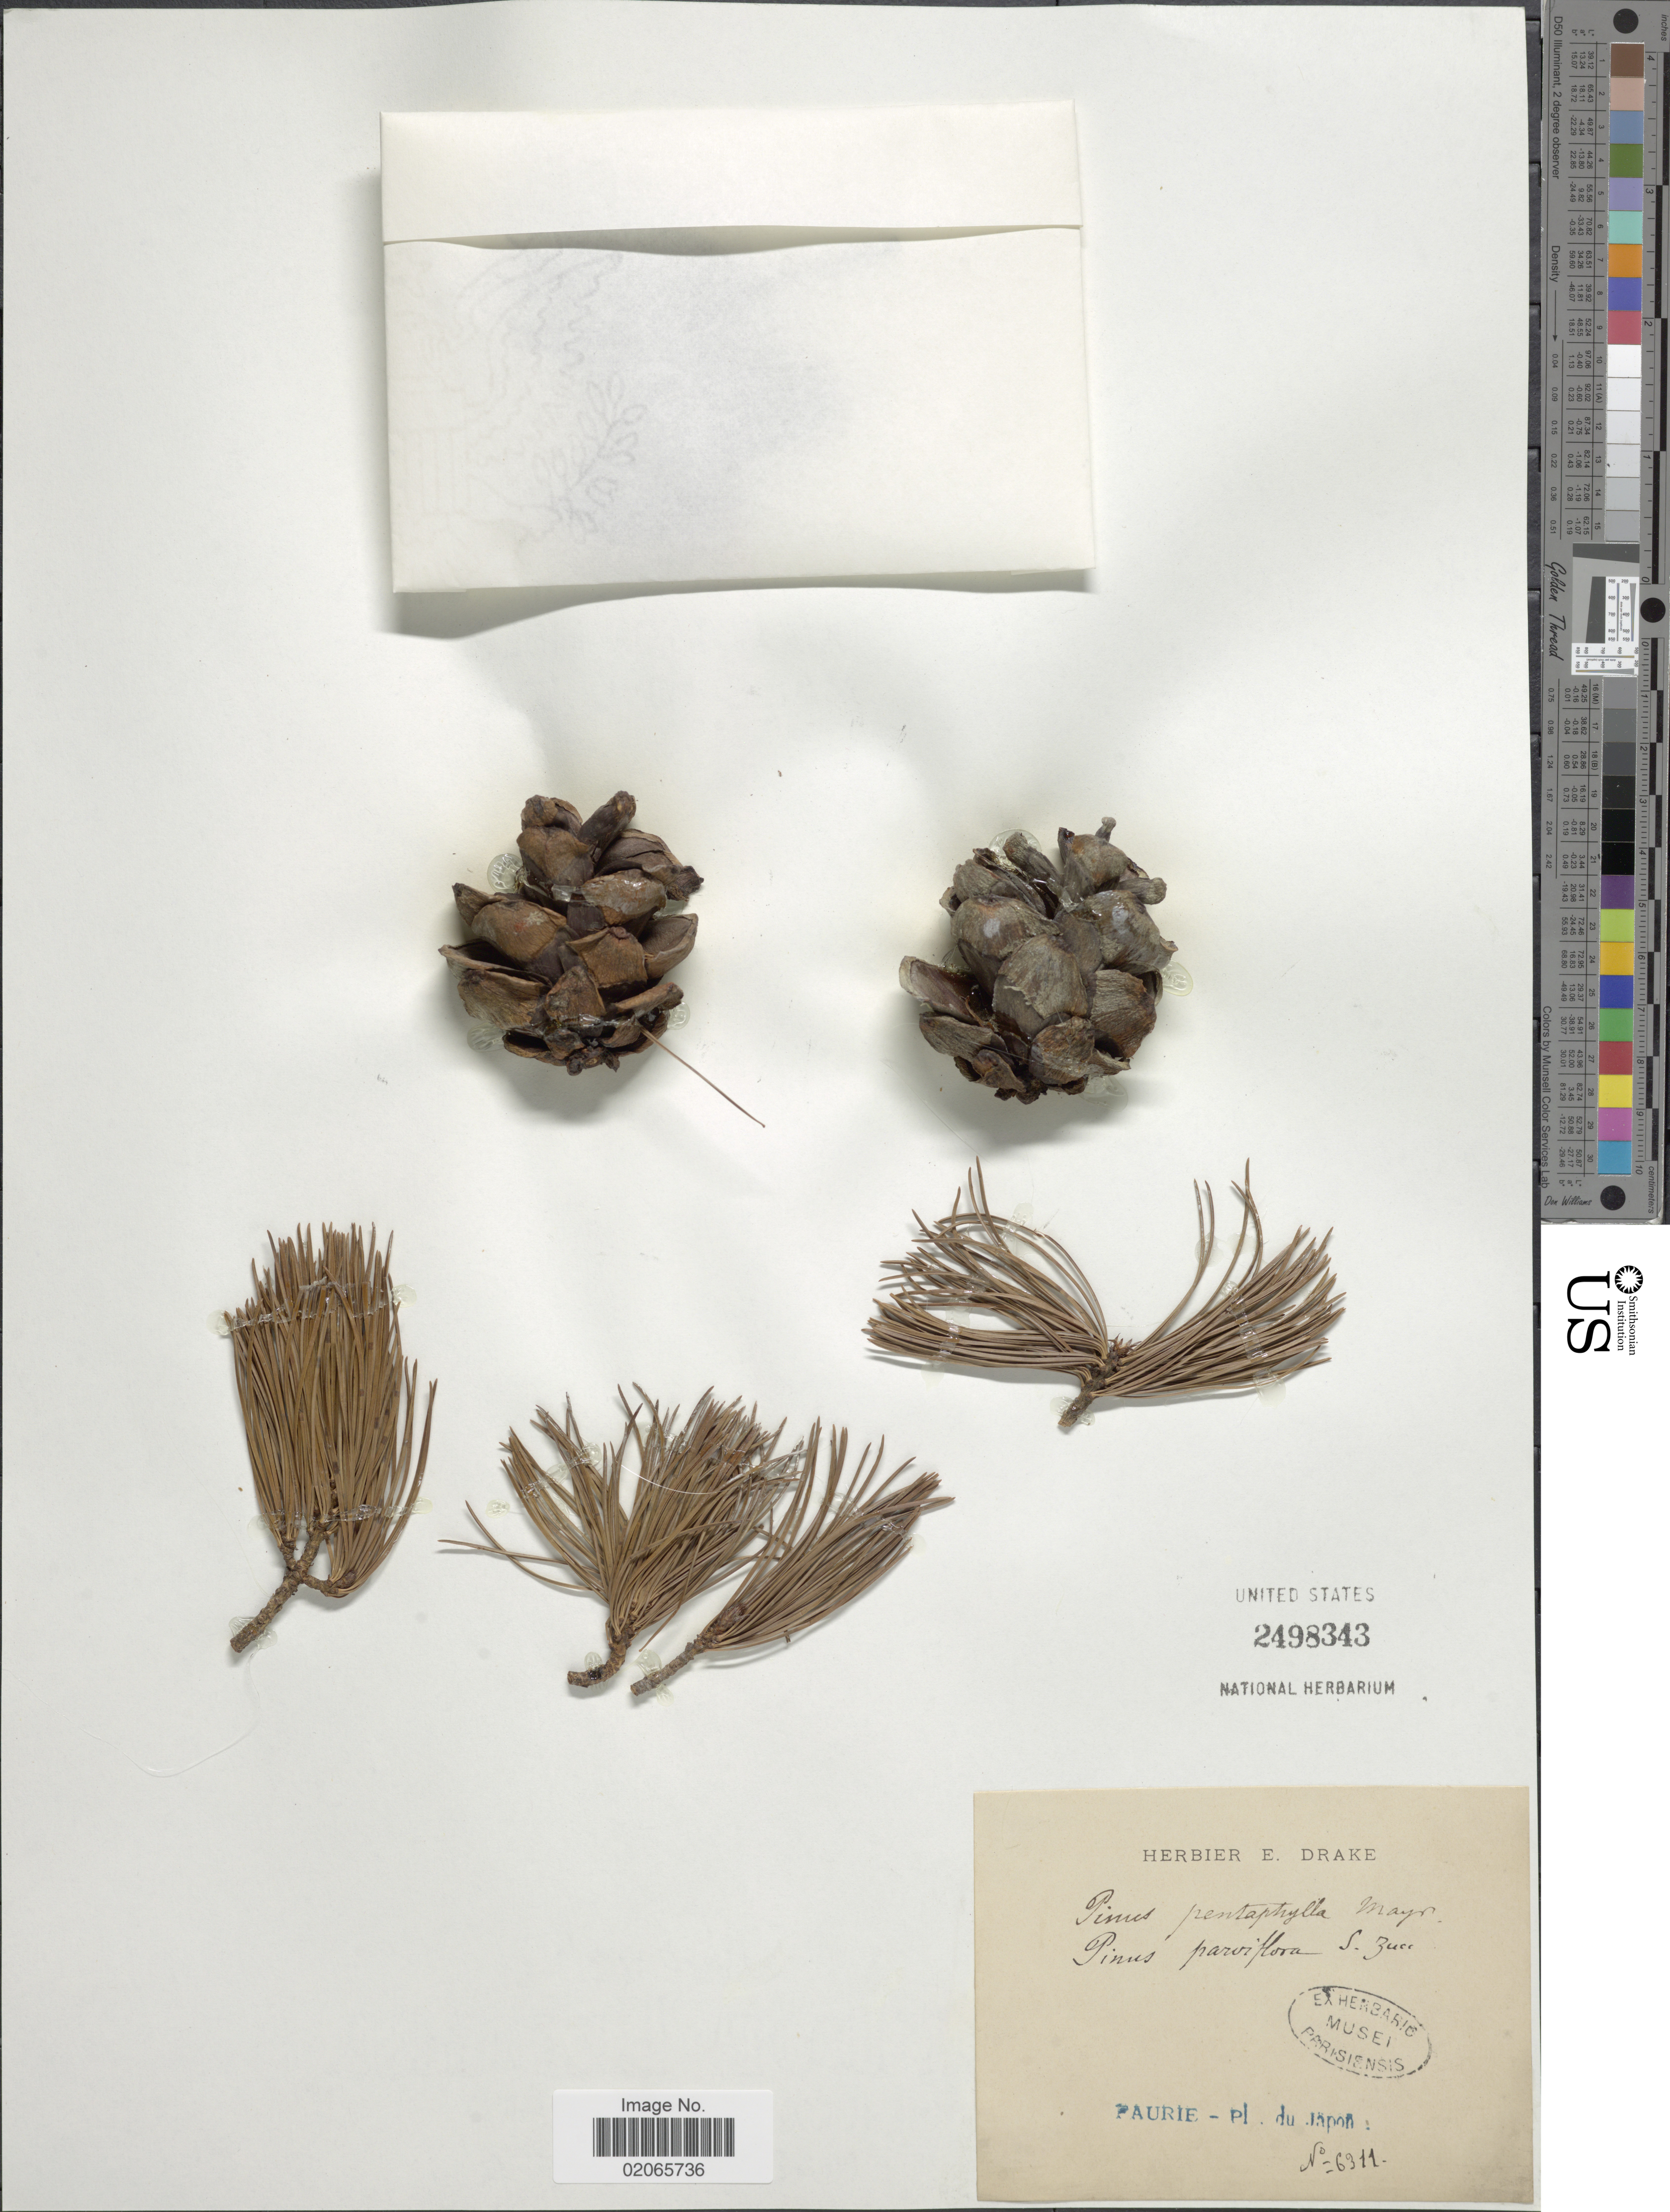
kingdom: Plantae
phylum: Tracheophyta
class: Pinopsida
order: Pinales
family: Pinaceae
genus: Pinus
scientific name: Pinus pentaphylla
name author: Mayr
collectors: ex herb. E. Drake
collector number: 6311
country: Japan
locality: Paurie - Pl. du Japon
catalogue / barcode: US 2498343